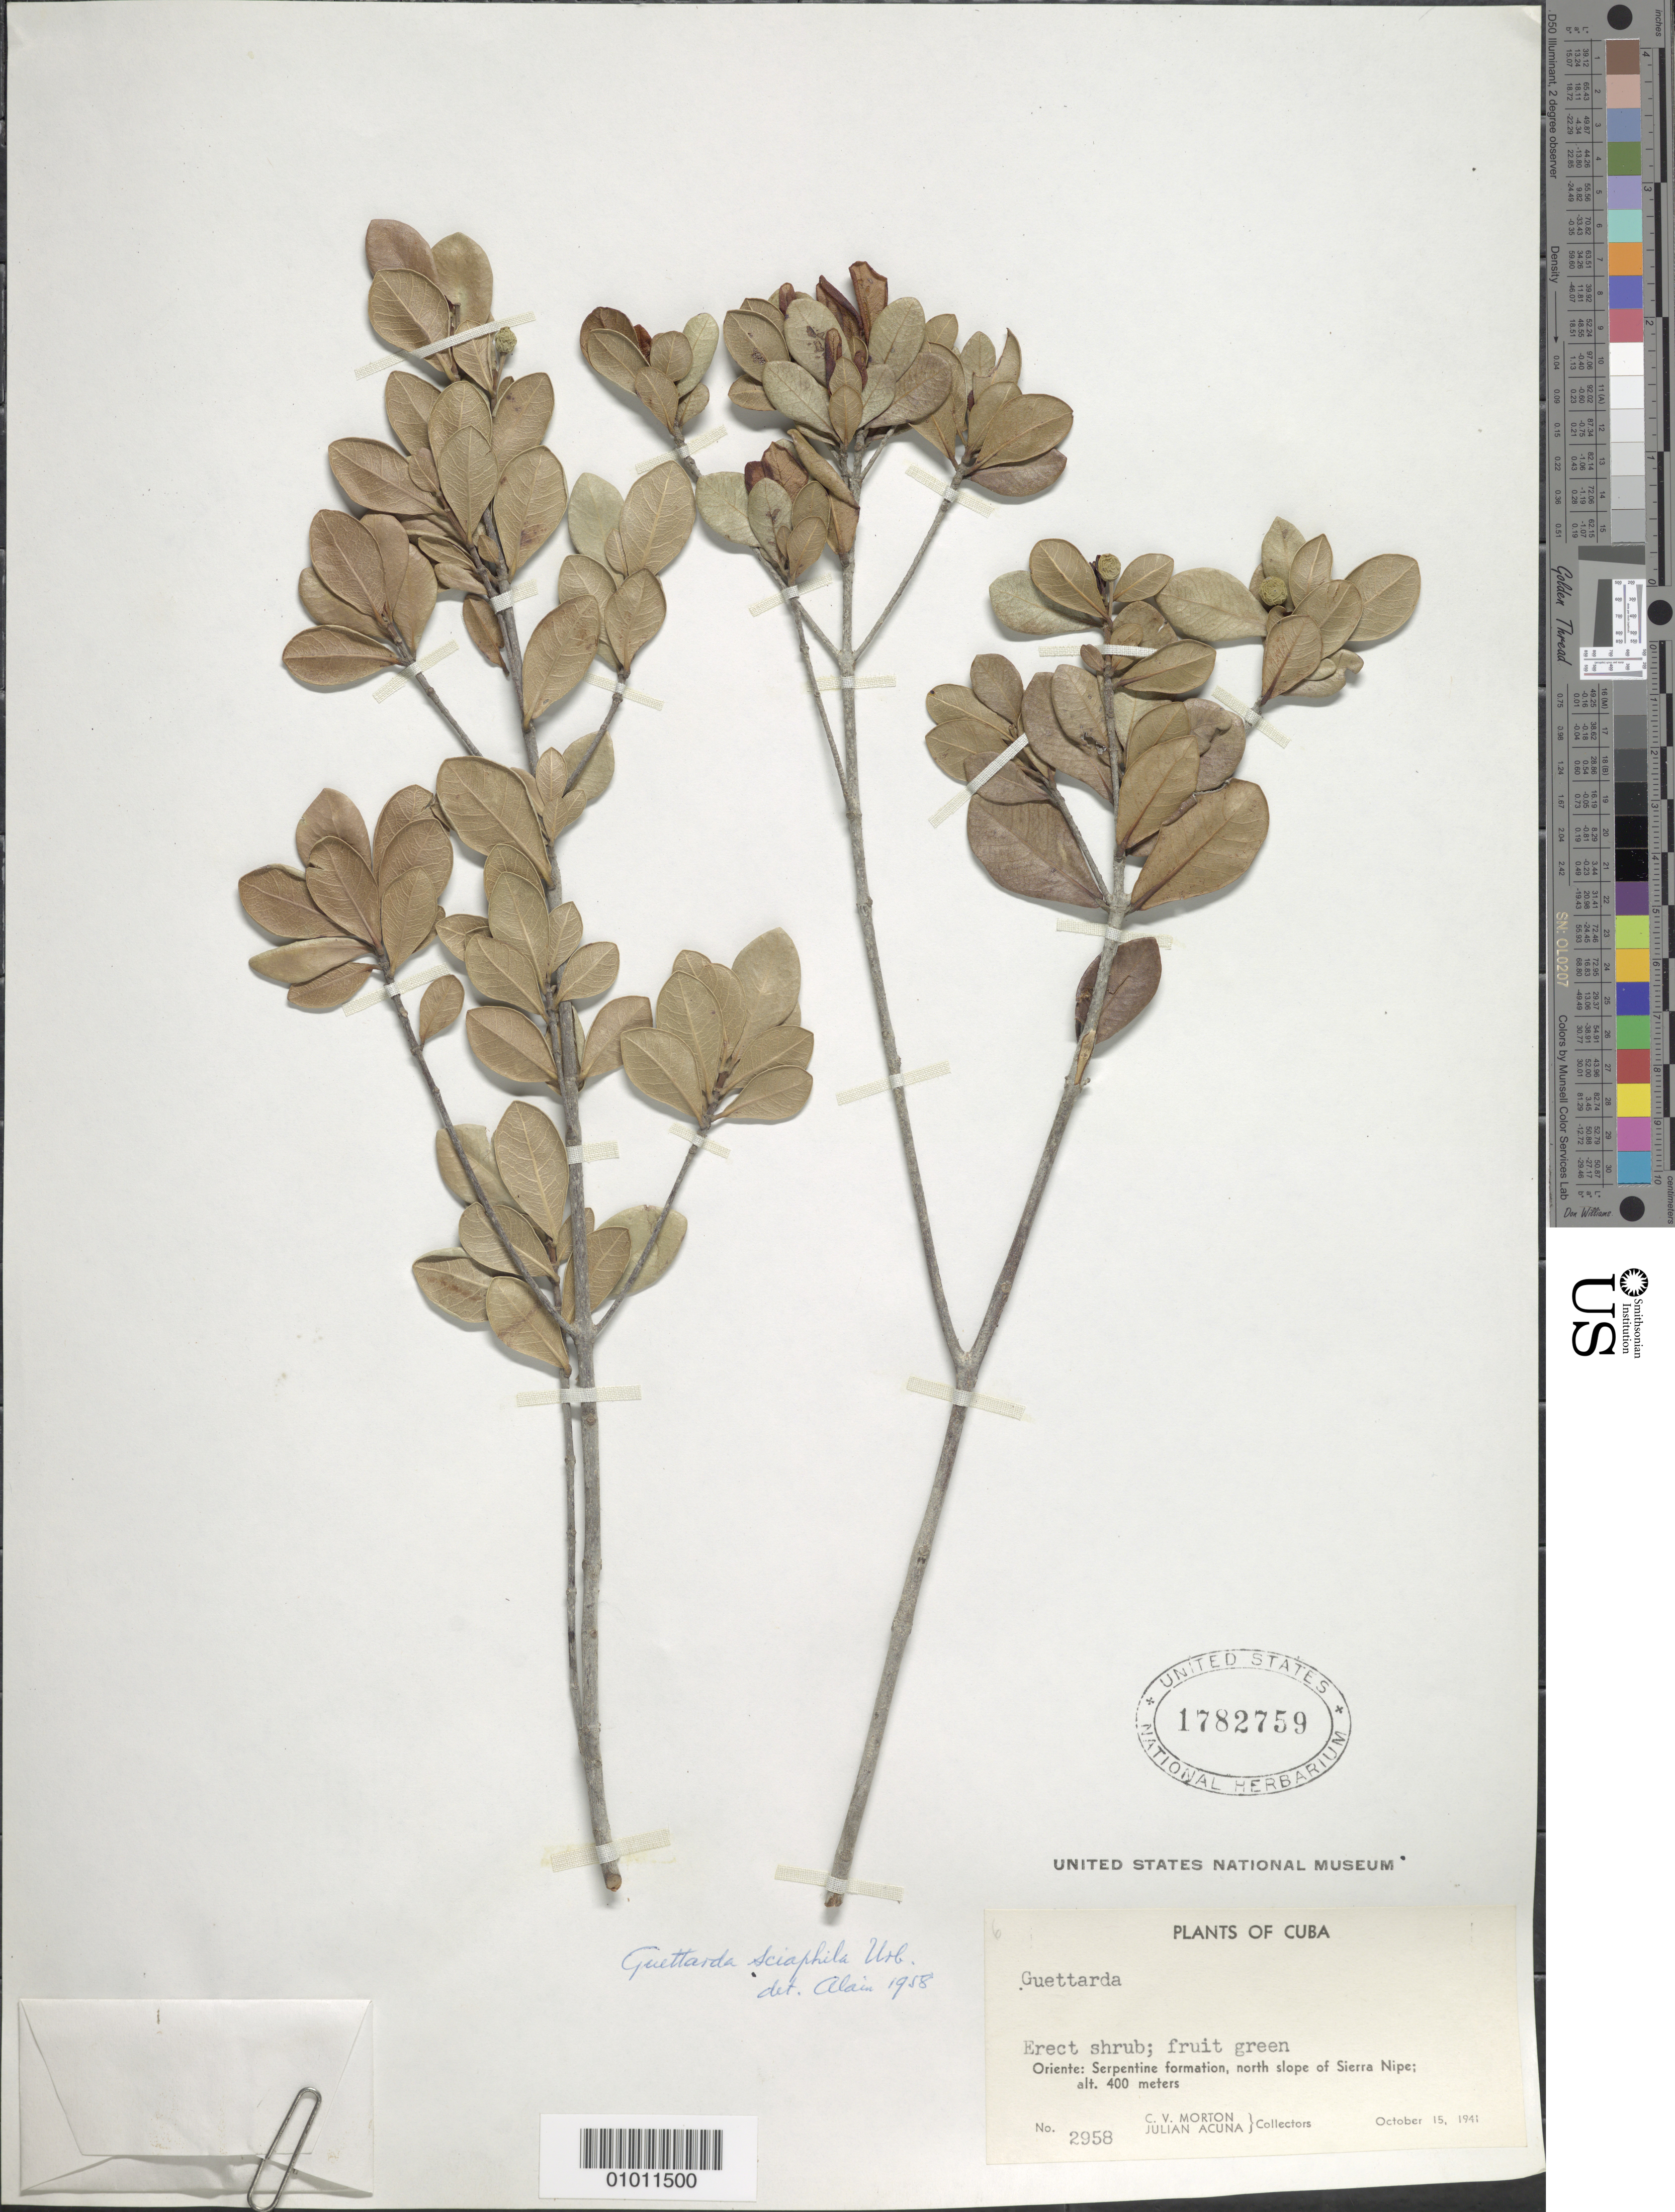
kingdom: Plantae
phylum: Tracheophyta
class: Magnoliopsida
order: Gentianales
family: Rubiaceae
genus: Guettarda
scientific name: Guettarda sciaphila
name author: Urb.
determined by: Liogier, Alain H.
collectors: C. V. Morton & J. Acuña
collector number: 2958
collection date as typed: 15 Oct 1941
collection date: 1941-10-15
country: Cuba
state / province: Holguín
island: Cuba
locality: North slope of Sierra Nipe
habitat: Serpentine formation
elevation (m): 400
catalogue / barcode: US 1782759